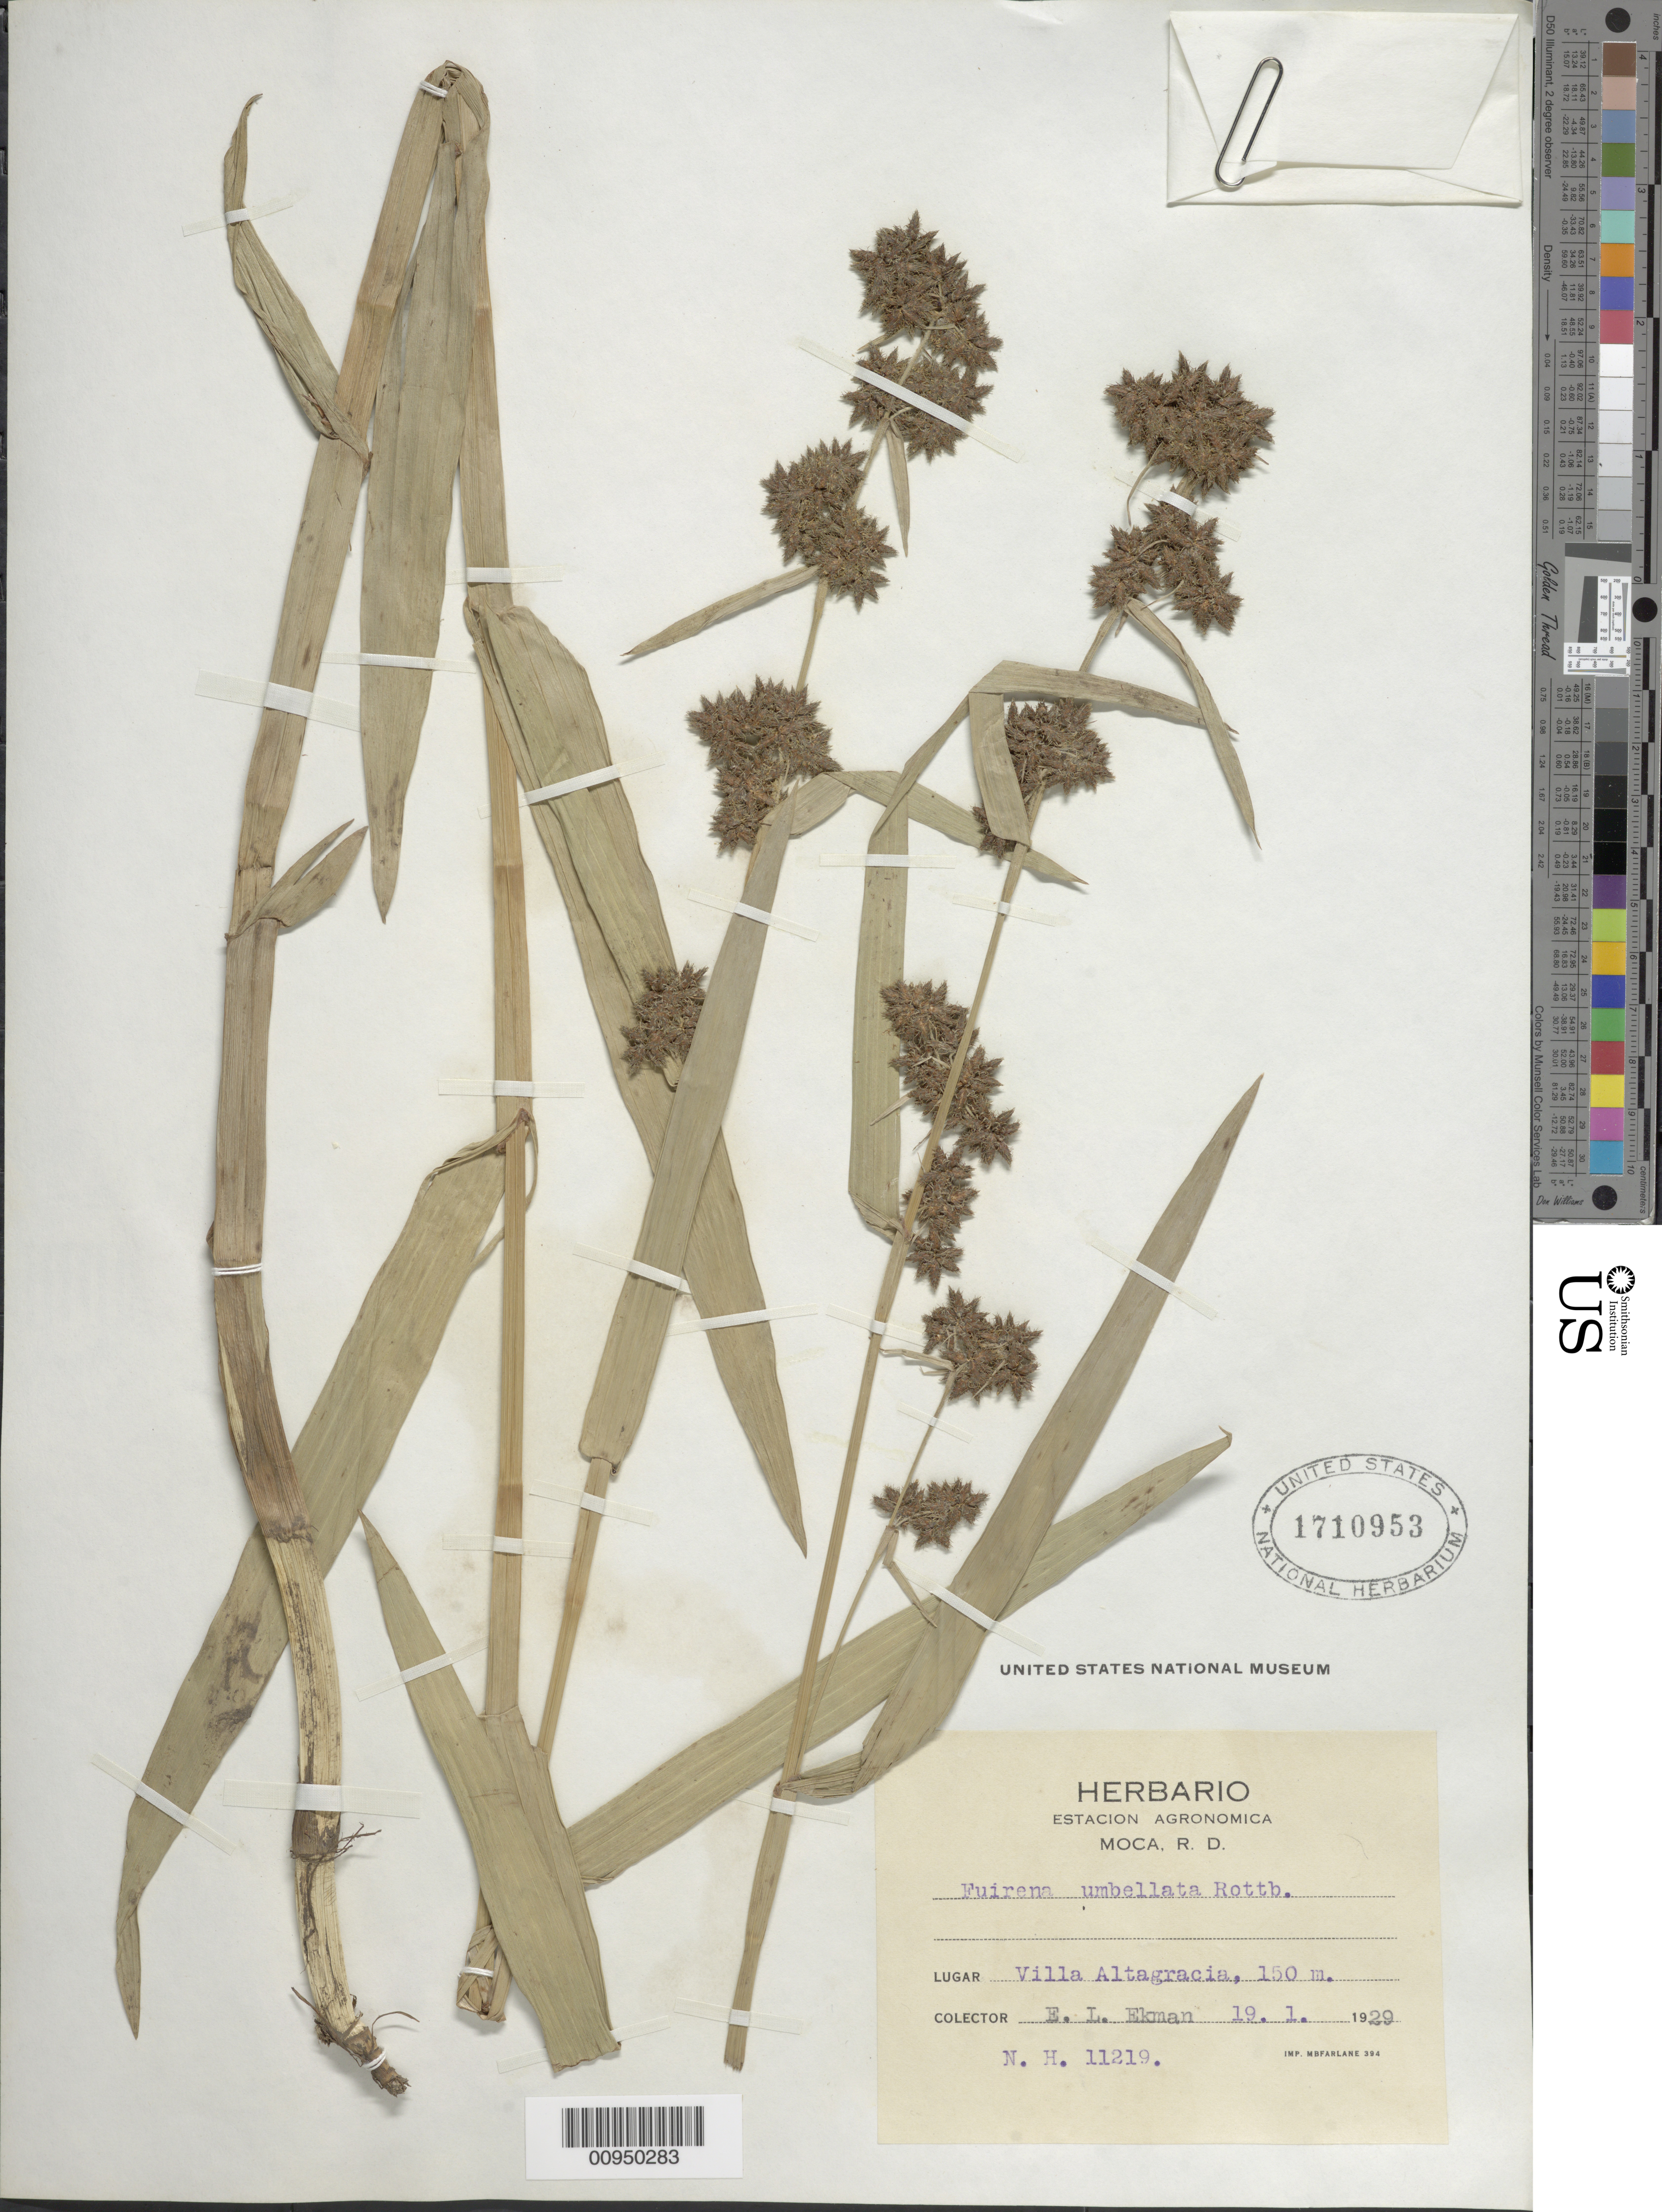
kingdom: Plantae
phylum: Tracheophyta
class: Liliopsida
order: Poales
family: Cyperaceae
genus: Fuirena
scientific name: Fuirena umbellata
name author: Rottb.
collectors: E. L. Ekman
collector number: H 11219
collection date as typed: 19 Jan 1929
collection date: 1929-01-19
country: Dominican Republic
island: Hispaniola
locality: Moca, Villa Altagracia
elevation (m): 150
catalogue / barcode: US 1710953